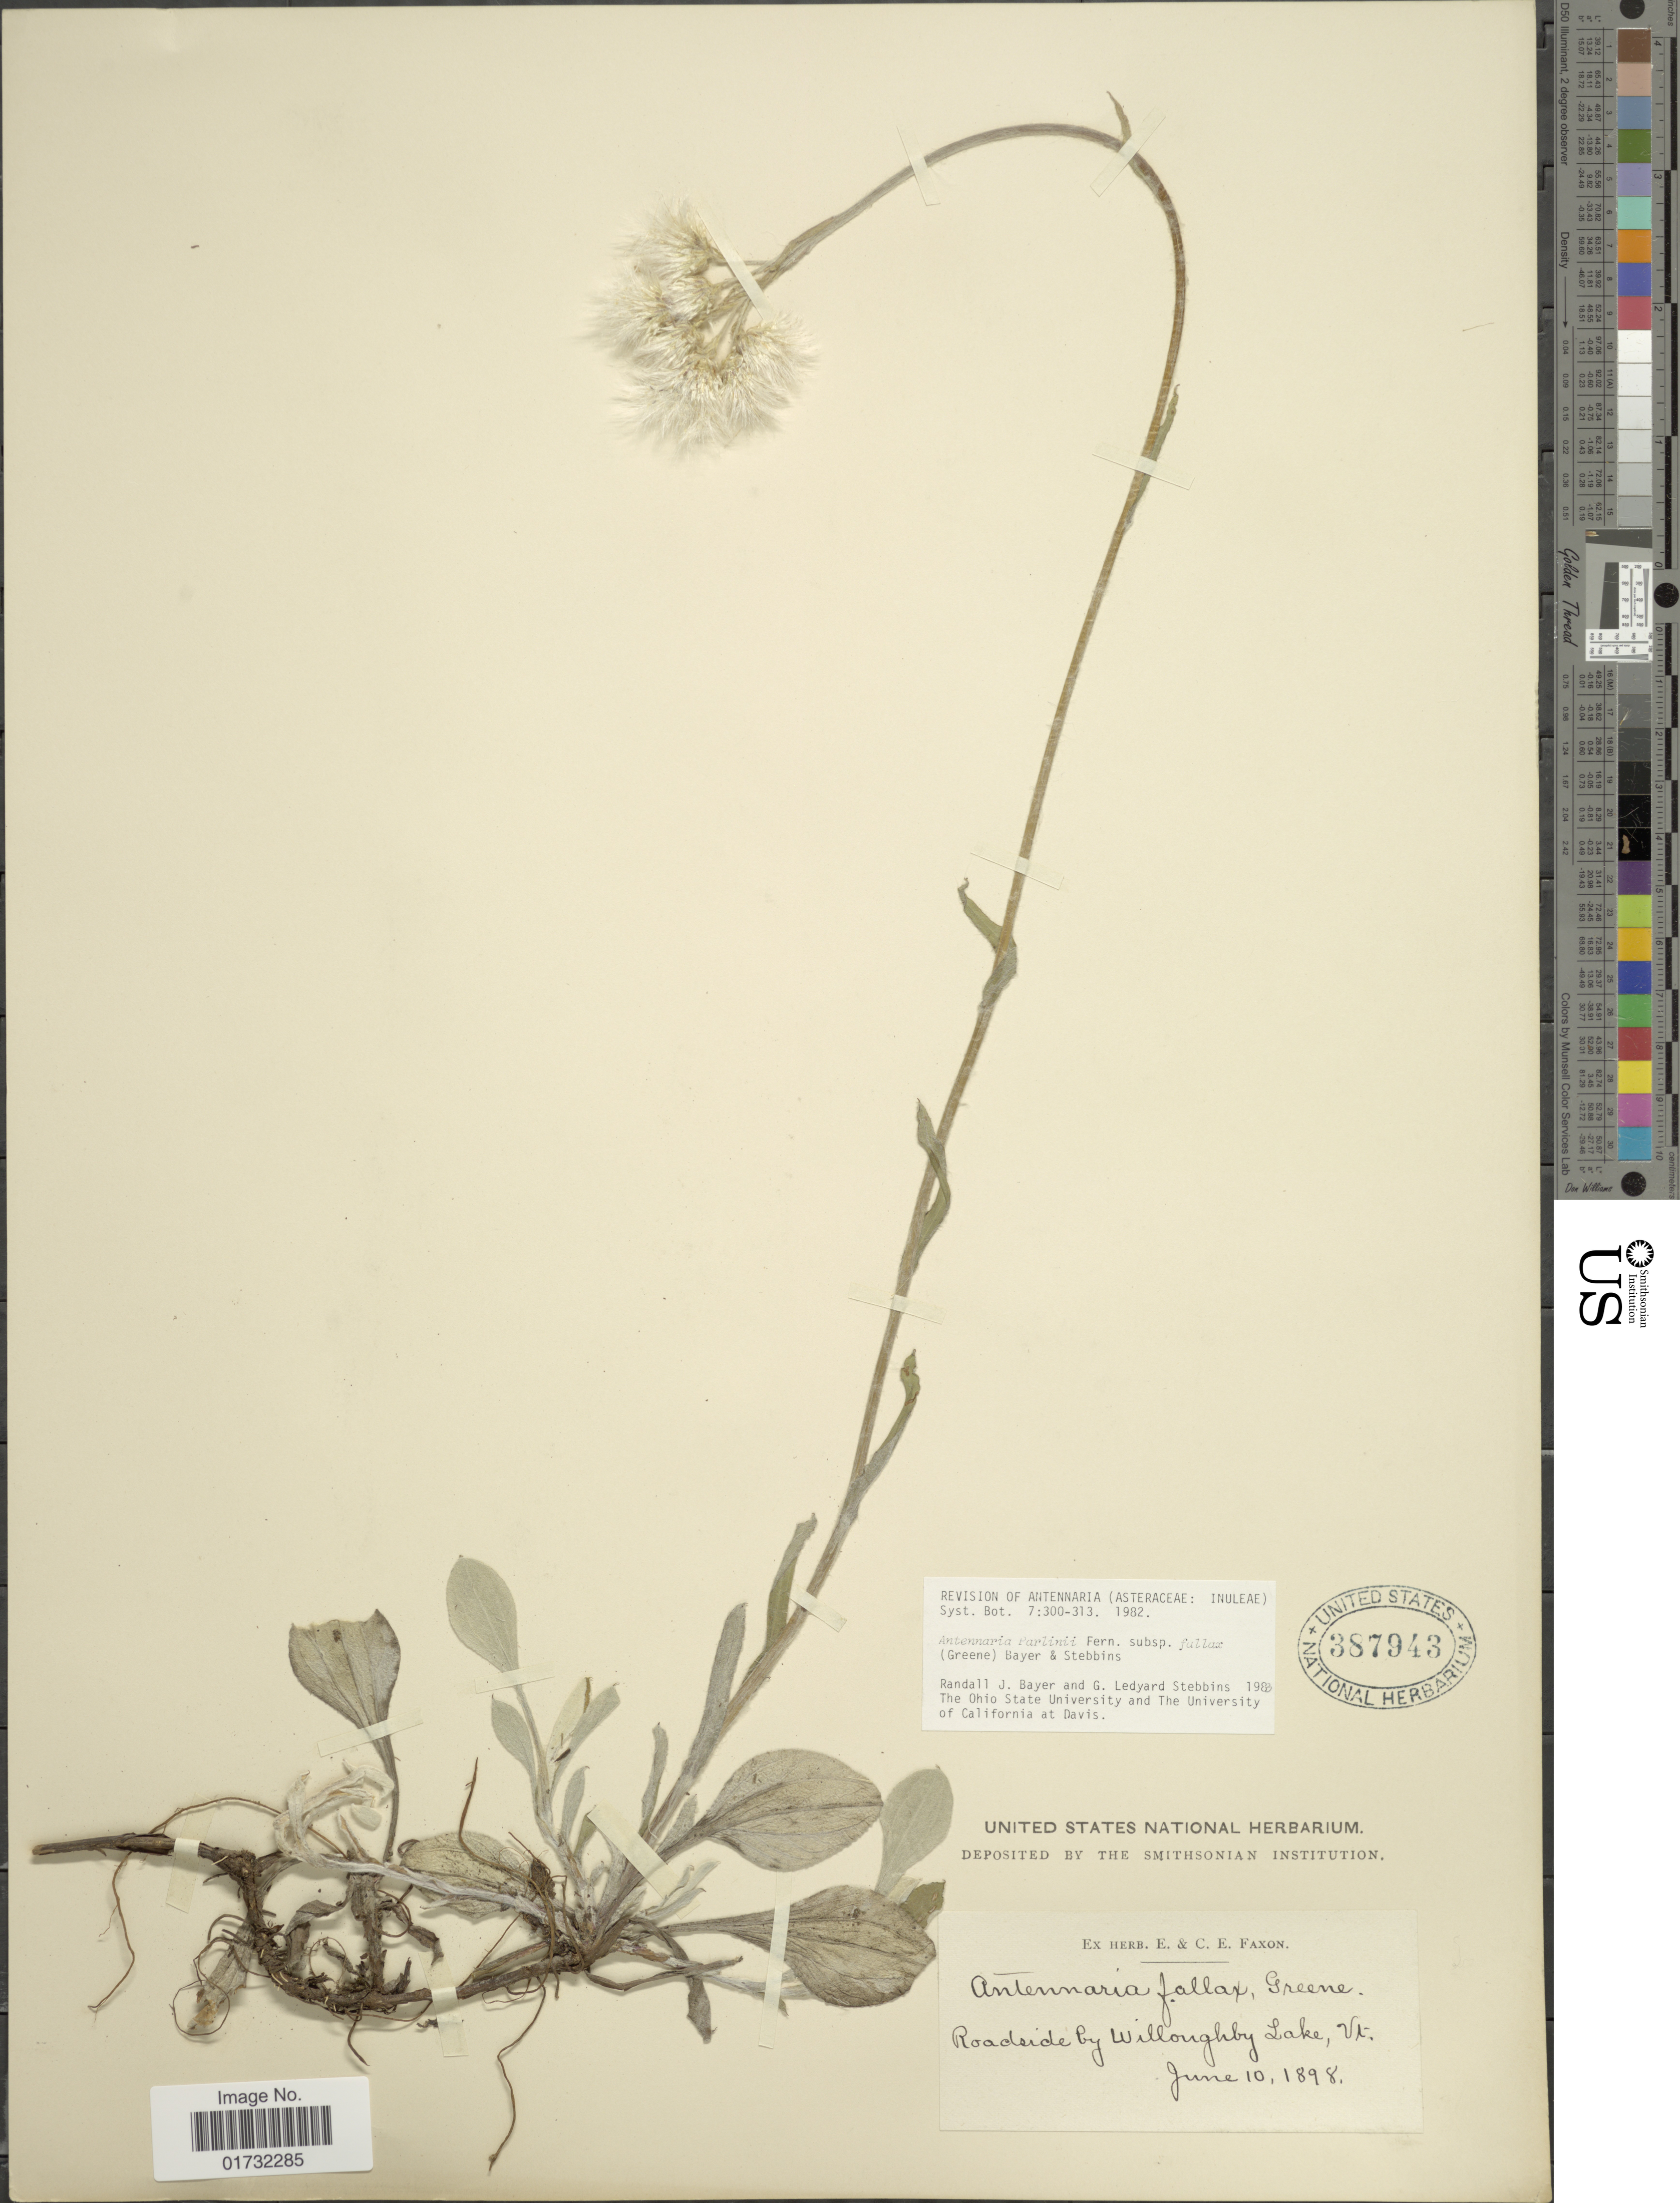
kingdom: Plantae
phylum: Tracheophyta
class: Magnoliopsida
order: Asterales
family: Asteraceae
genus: Antennaria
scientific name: Antennaria parlinii subsp. fallax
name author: (Greene) R.J. Bayer & Stebbins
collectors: ex herb. E. & C.E. Faxon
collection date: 1898-06-10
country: United States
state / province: Vermont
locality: Willoughby Lake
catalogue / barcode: US 387943